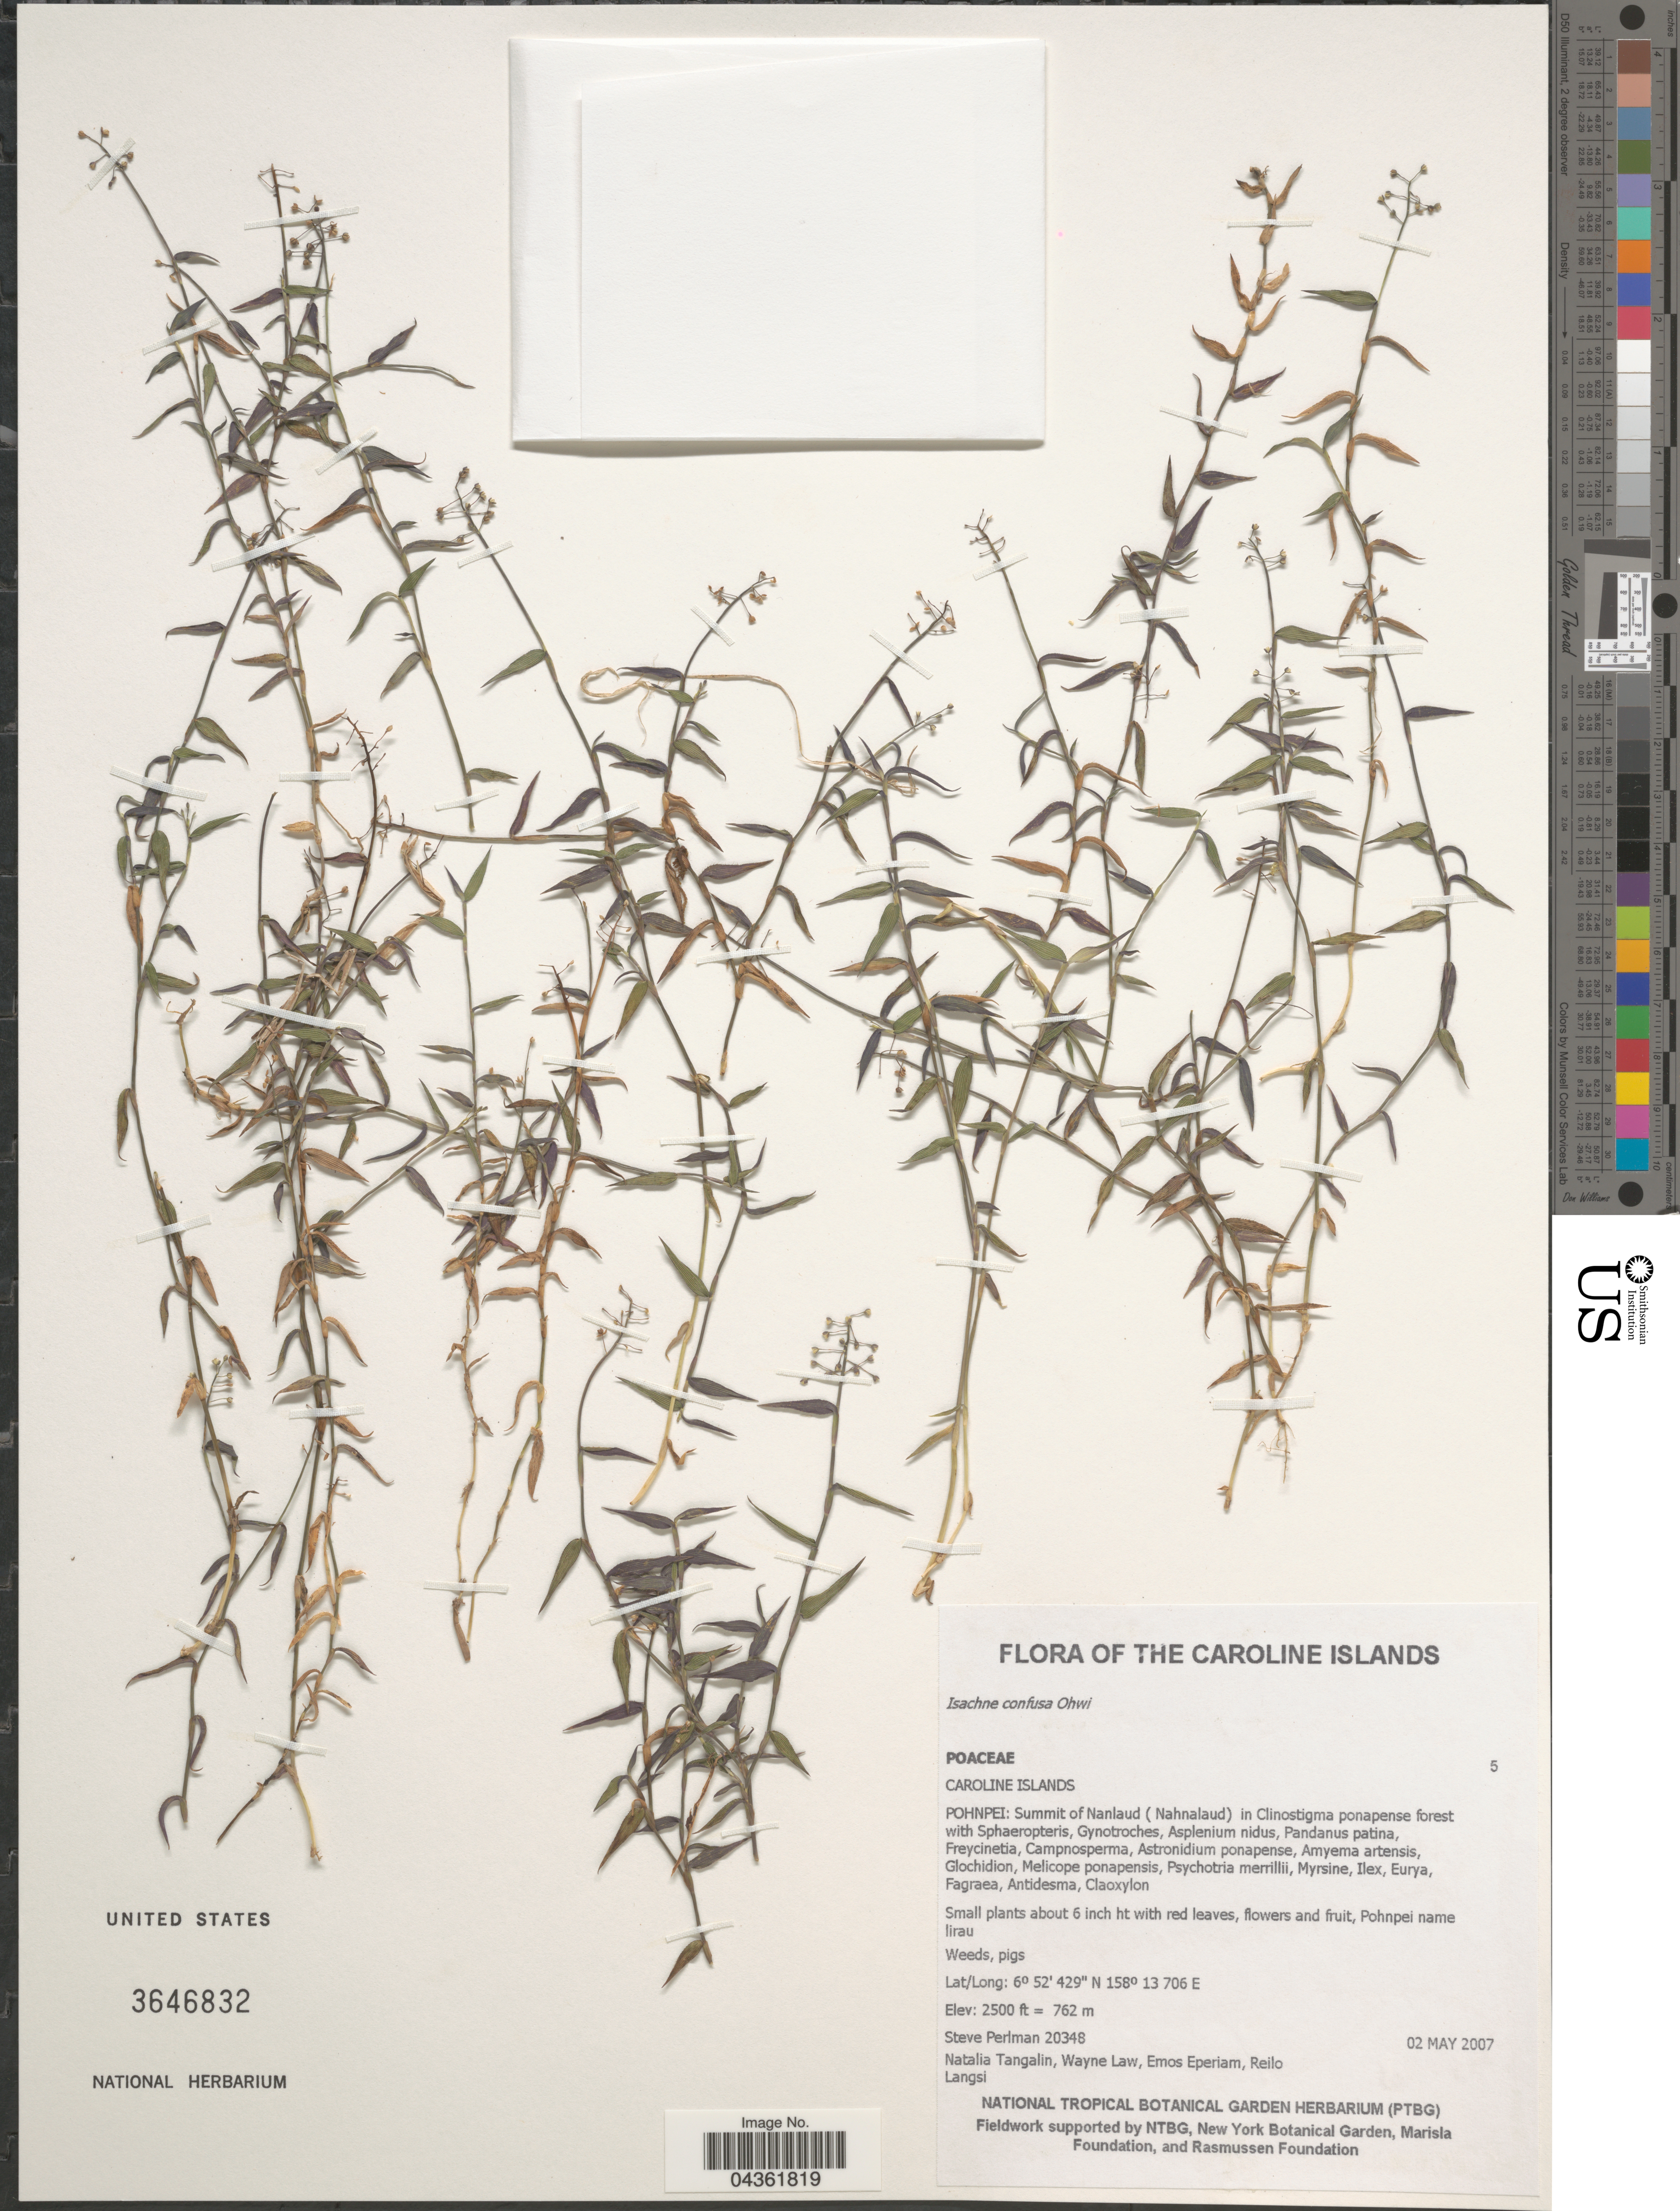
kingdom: Plantae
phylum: Tracheophyta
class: Liliopsida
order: Poales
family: Poaceae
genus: Isachne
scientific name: Isachne confusa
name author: Ohwi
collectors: S. Perlman, N. Tangalin, W. Law, E. Eperiam & R. Langsi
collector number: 20348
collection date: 2007-05-02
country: Micronesia, Federated States of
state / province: Pohnpei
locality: Caroline Islands. Summit of Nanlaud (Nahnalaud).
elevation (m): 762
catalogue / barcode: US 3646832